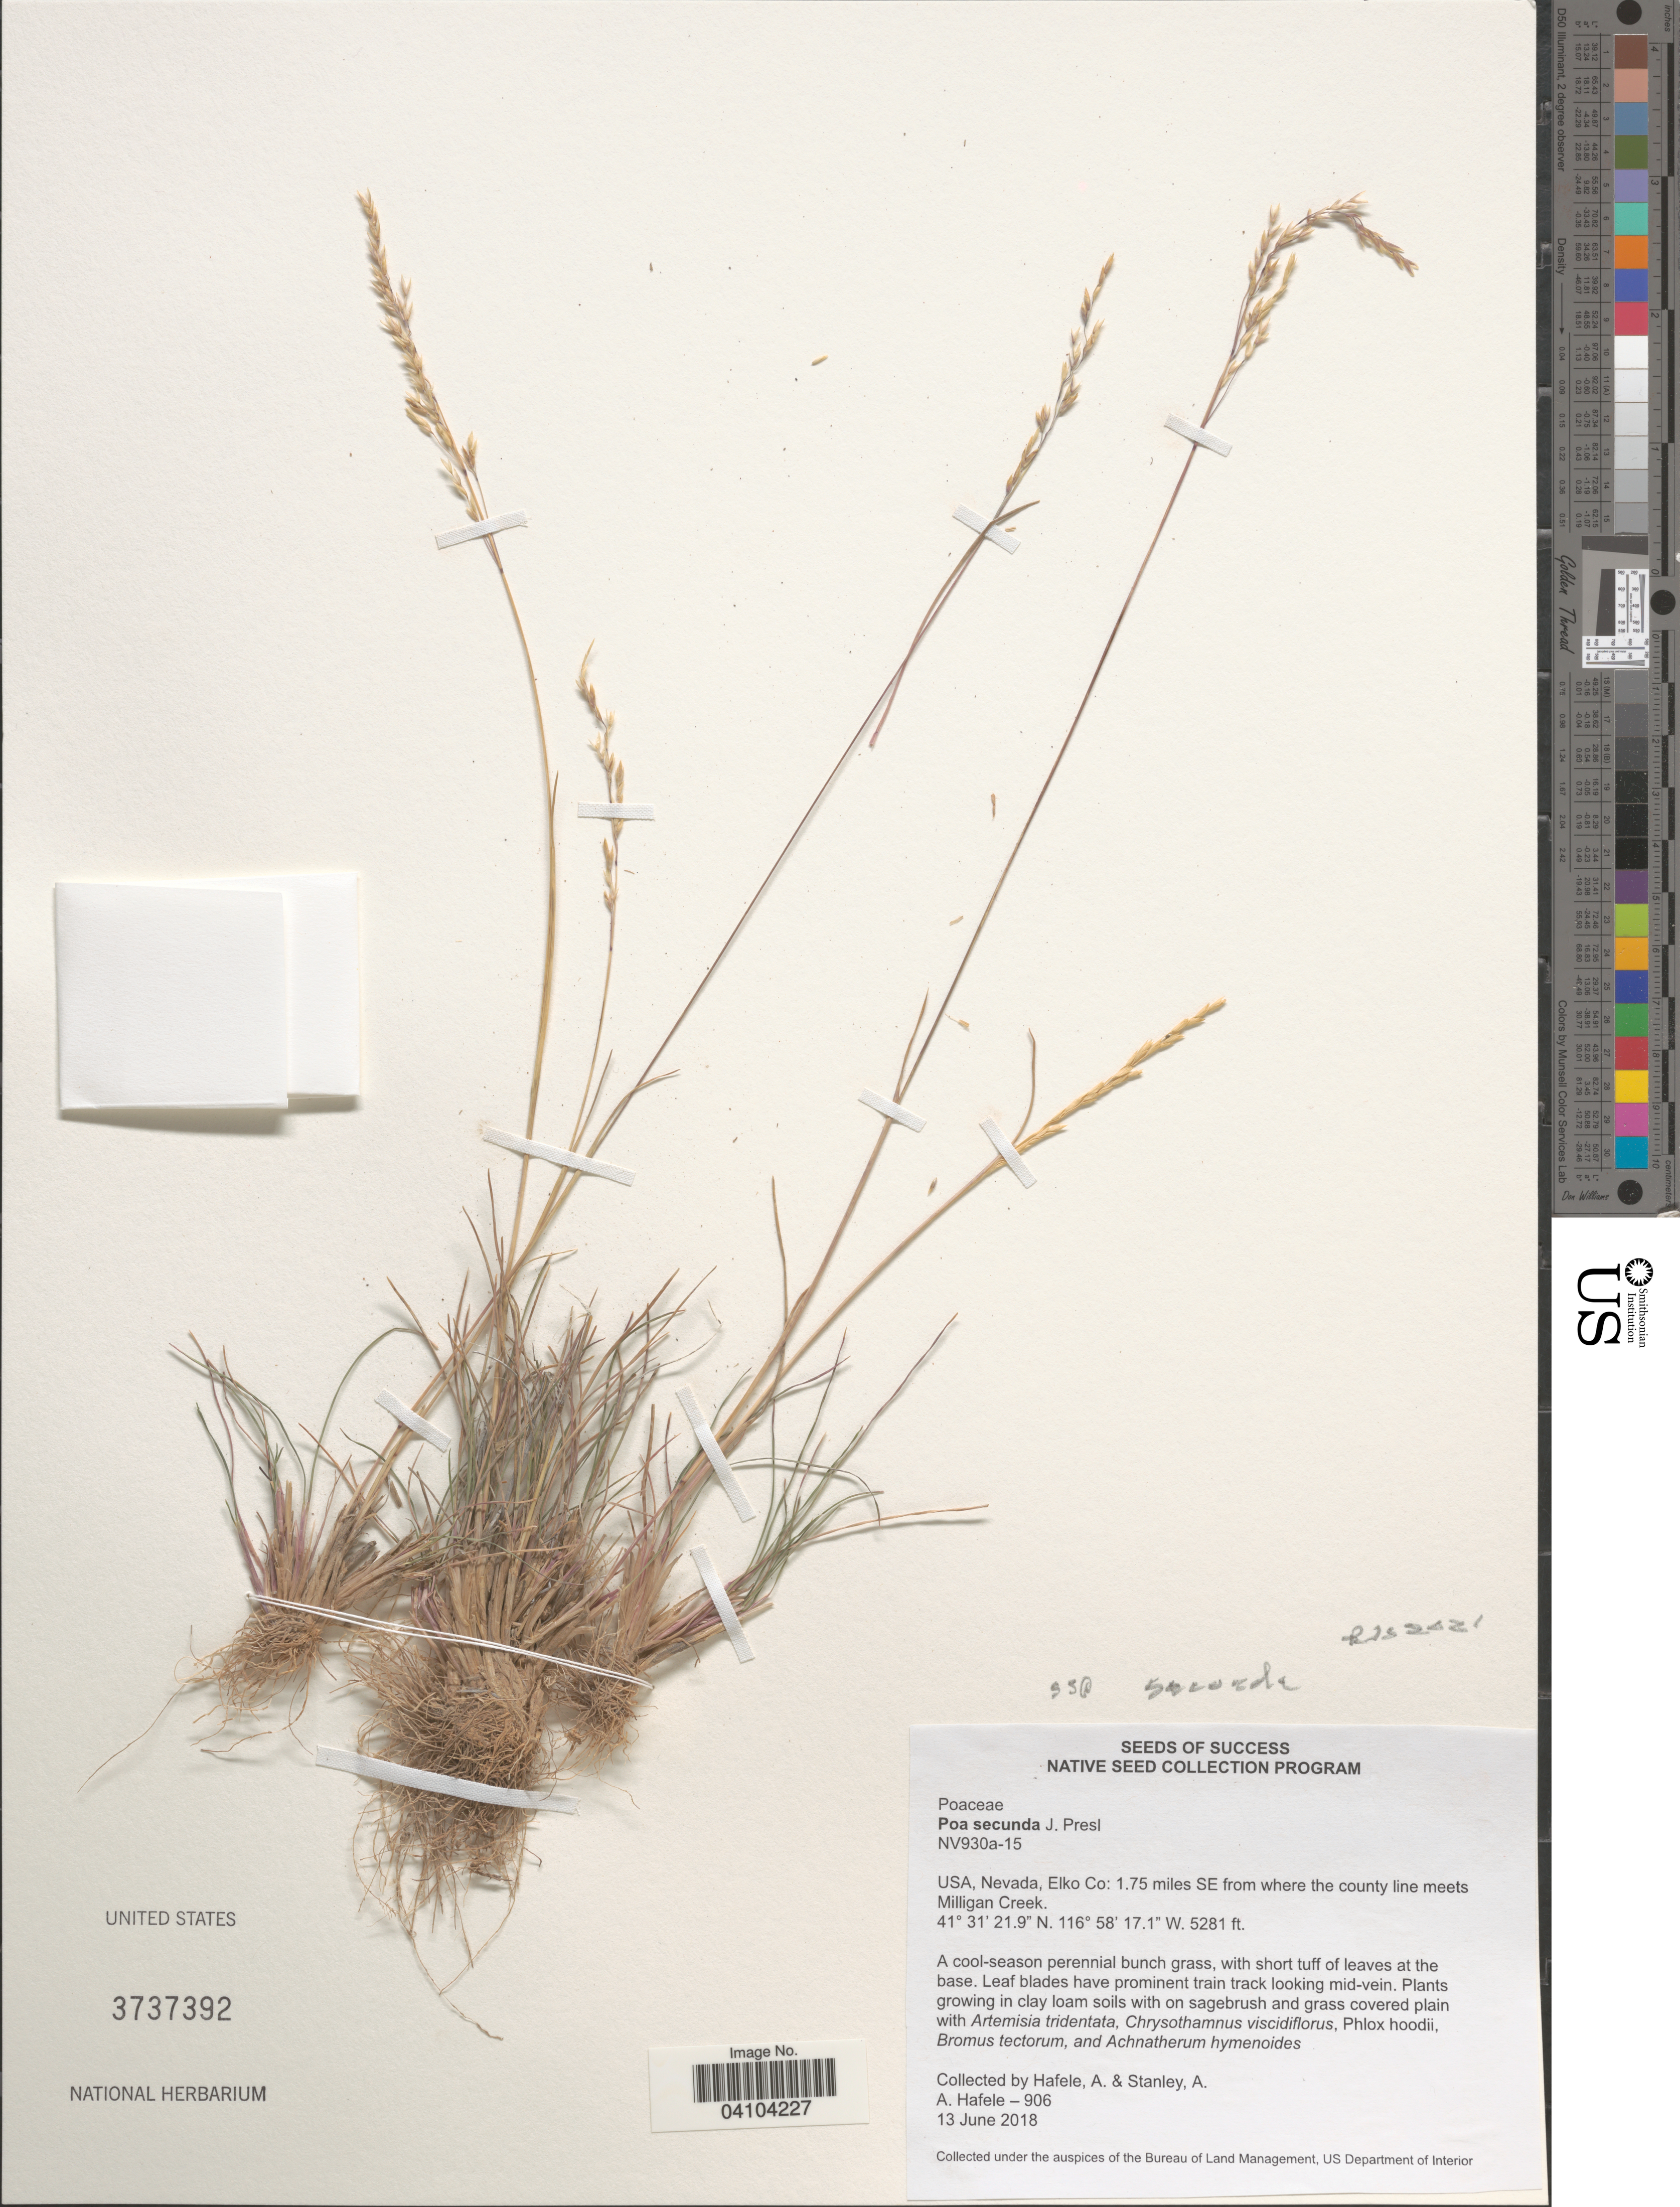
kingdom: Plantae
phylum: Tracheophyta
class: Liliopsida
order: Poales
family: Poaceae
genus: Poa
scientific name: Poa secunda subsp. secunda var. secunda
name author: J. Presl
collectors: A. Hafele & A. Stanley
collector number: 906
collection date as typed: Transcribed d/m/y: 13/6/2018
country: United States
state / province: Nevada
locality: Elko Co: 1.75 miles SE from where the county line meets Milligan Creek.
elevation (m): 1610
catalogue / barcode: US 3737392